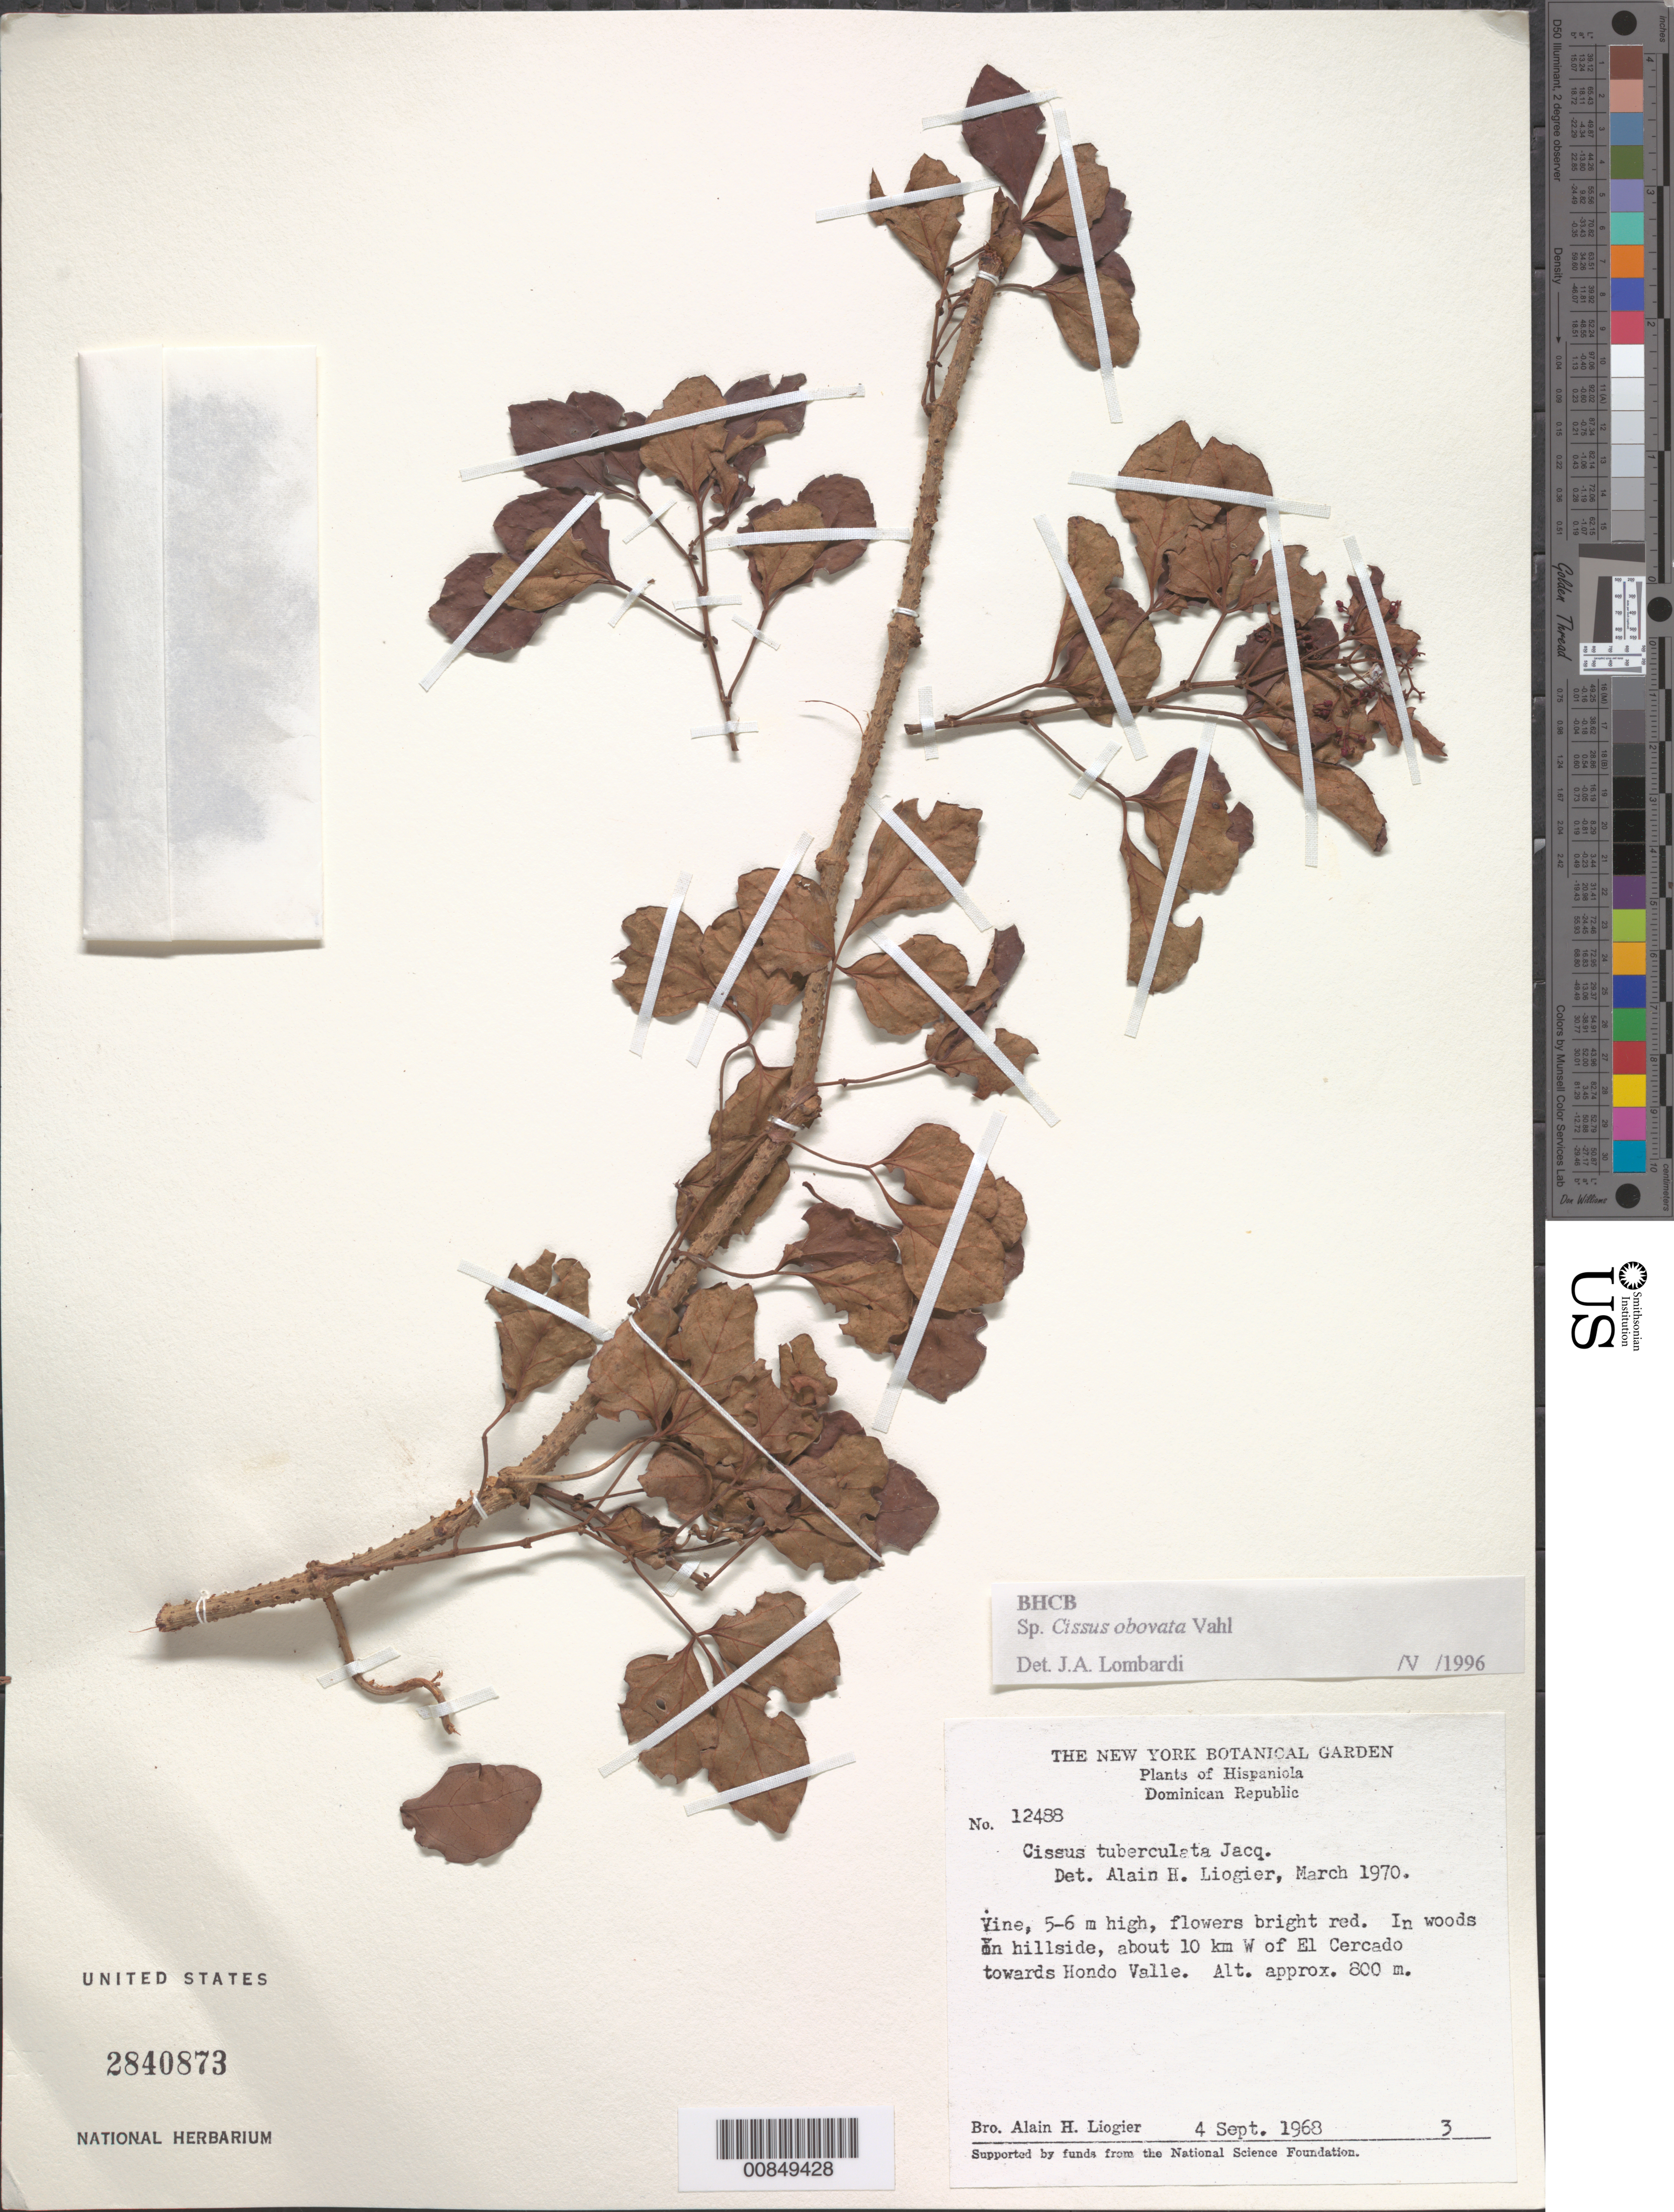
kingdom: Plantae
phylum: Tracheophyta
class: Magnoliopsida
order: Vitales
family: Vitaceae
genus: Cissus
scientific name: Cissus obovata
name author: Vahl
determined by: Lombardi, Julio A.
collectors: A. H. Liogier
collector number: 12488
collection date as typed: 04 Sep 1968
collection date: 1968-09-04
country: Dominican Republic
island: Hispaniola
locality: About 10 km W of El Cercado towards Hondo Valle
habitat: In woods on hillside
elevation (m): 800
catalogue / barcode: US 2840873